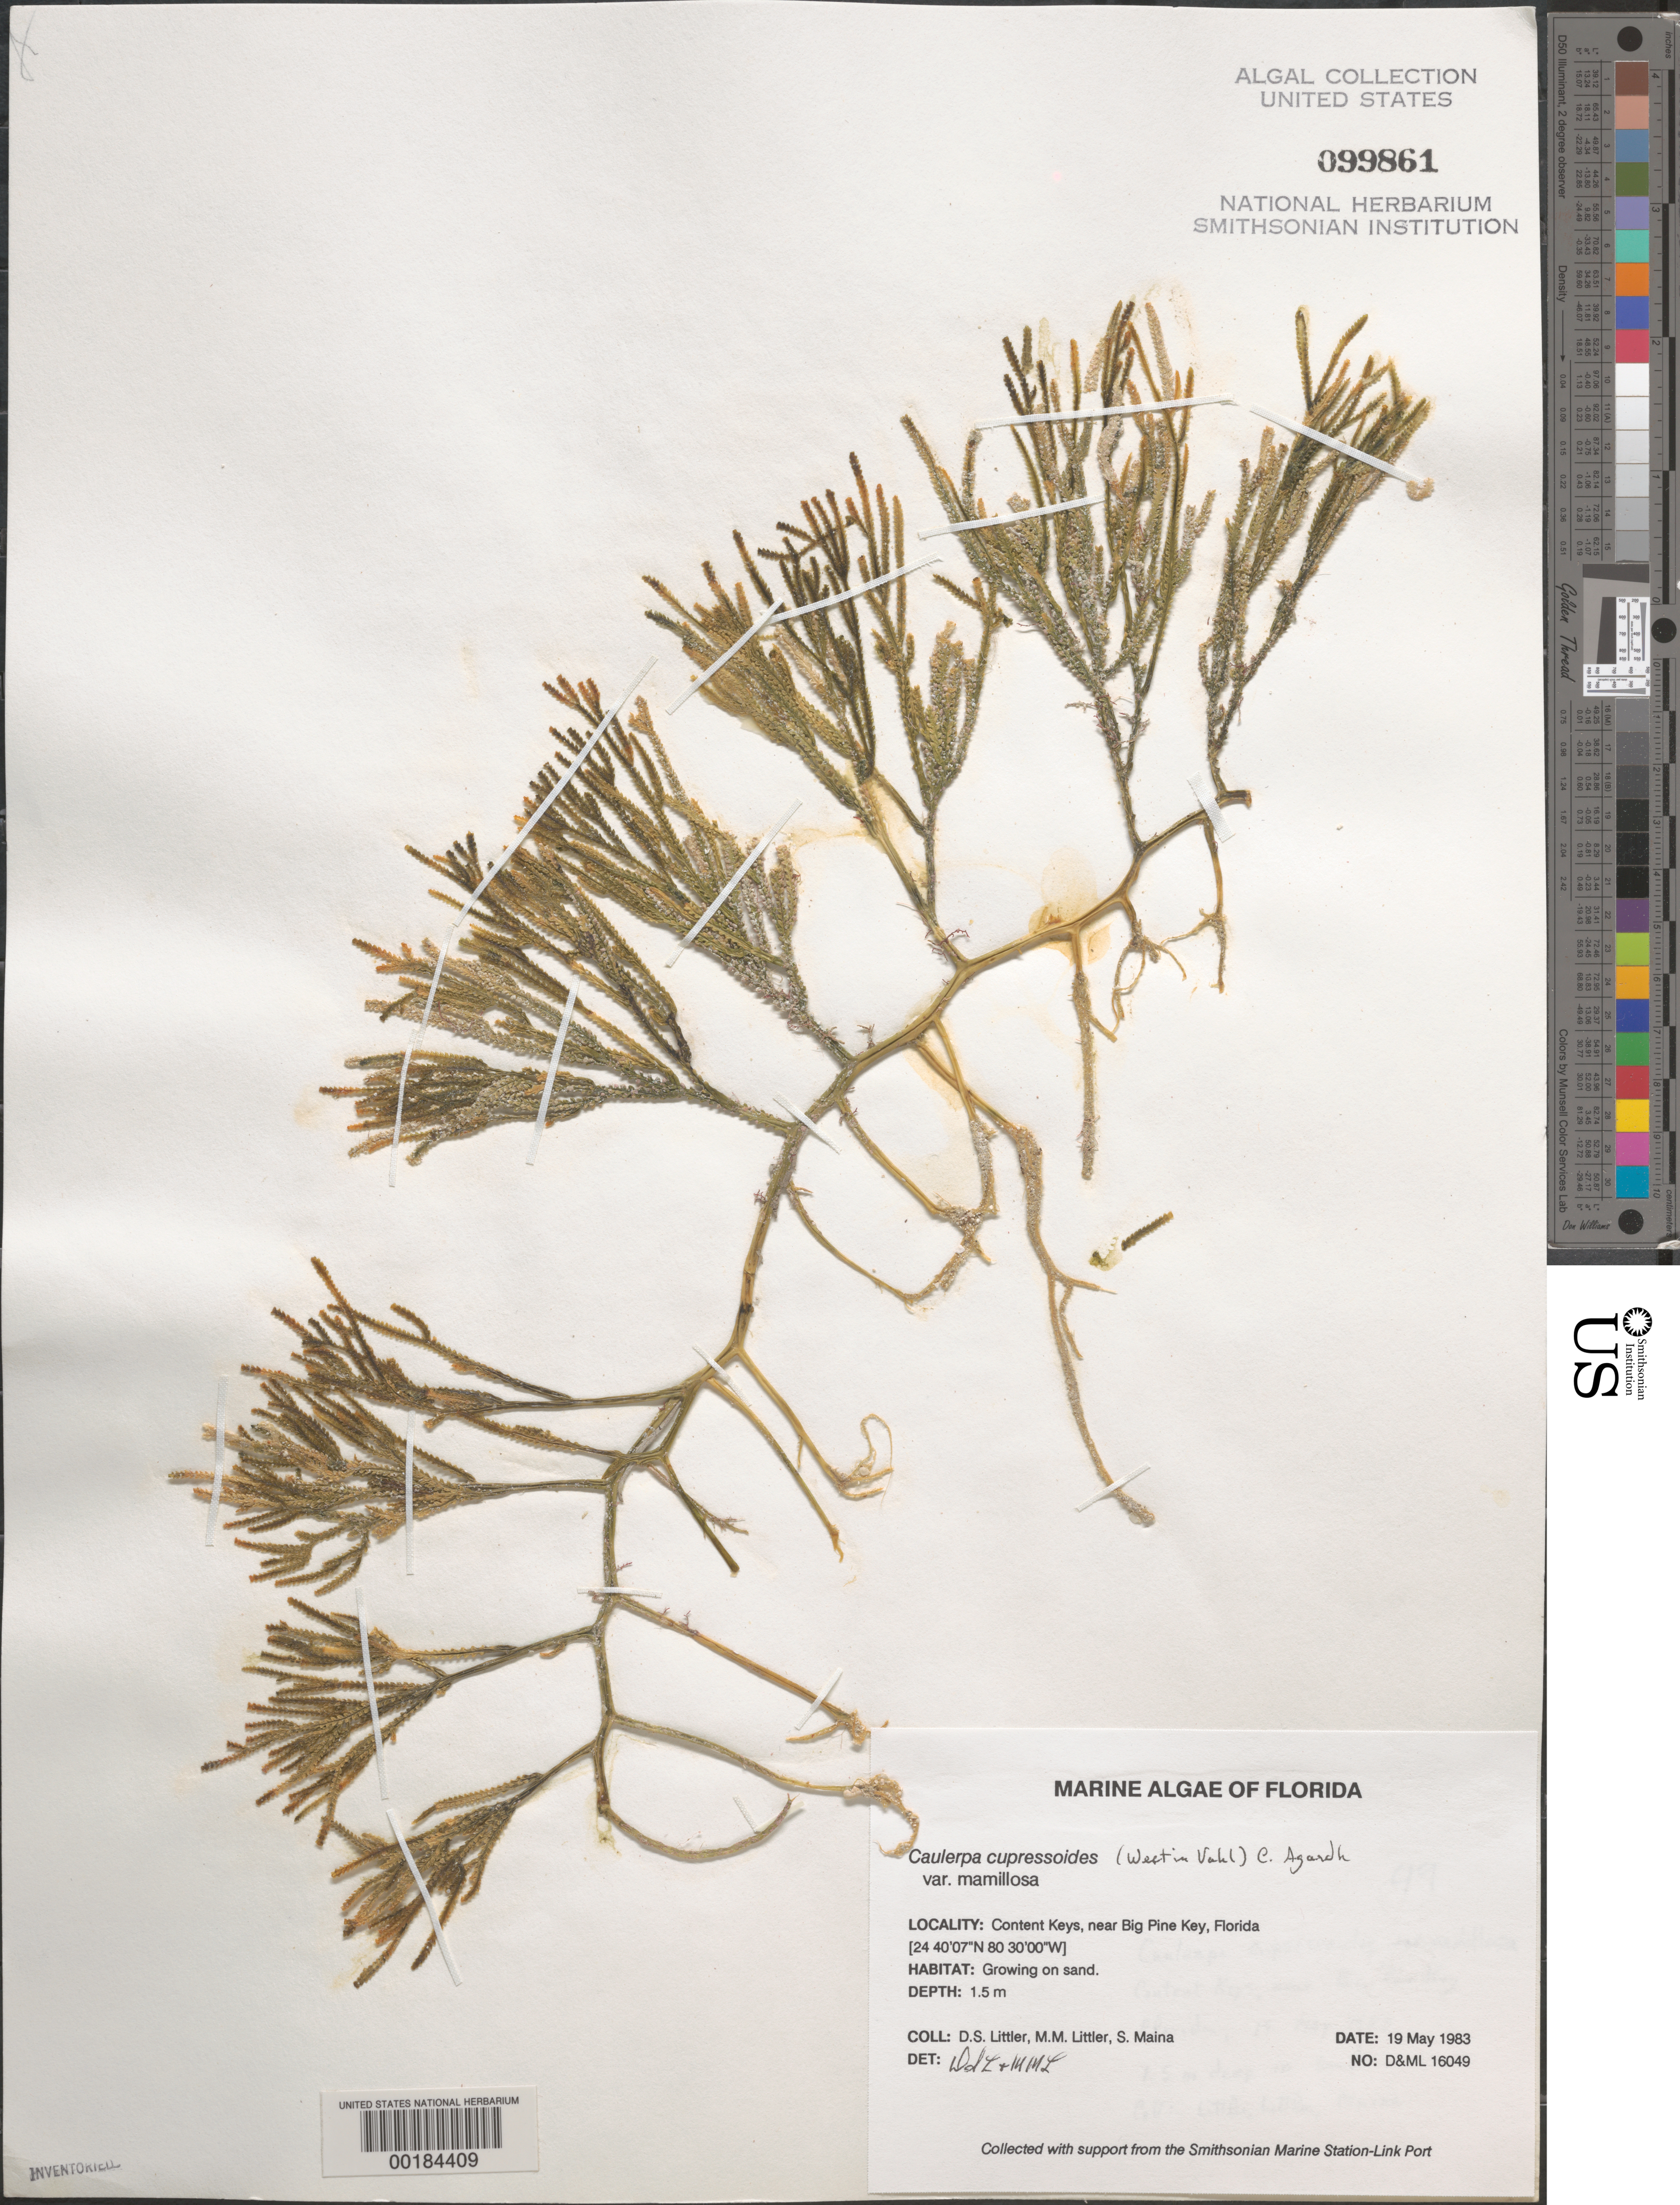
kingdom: Plantae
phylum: Chlorophyta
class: Ulvophyceae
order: Bryopsidales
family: Caulerpaceae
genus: Caulerpa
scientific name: Caulerpa cupressoides var. mamillosa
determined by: Littler, D. S.; Littler, M. M.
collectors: D. S. Littler, M. M. Littler & S. Maina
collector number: D&ML 16049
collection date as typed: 19 May 1983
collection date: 1983-05-19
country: United States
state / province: Florida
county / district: Monroe County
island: Content Keys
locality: Near Big Pine Key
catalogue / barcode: US 99861